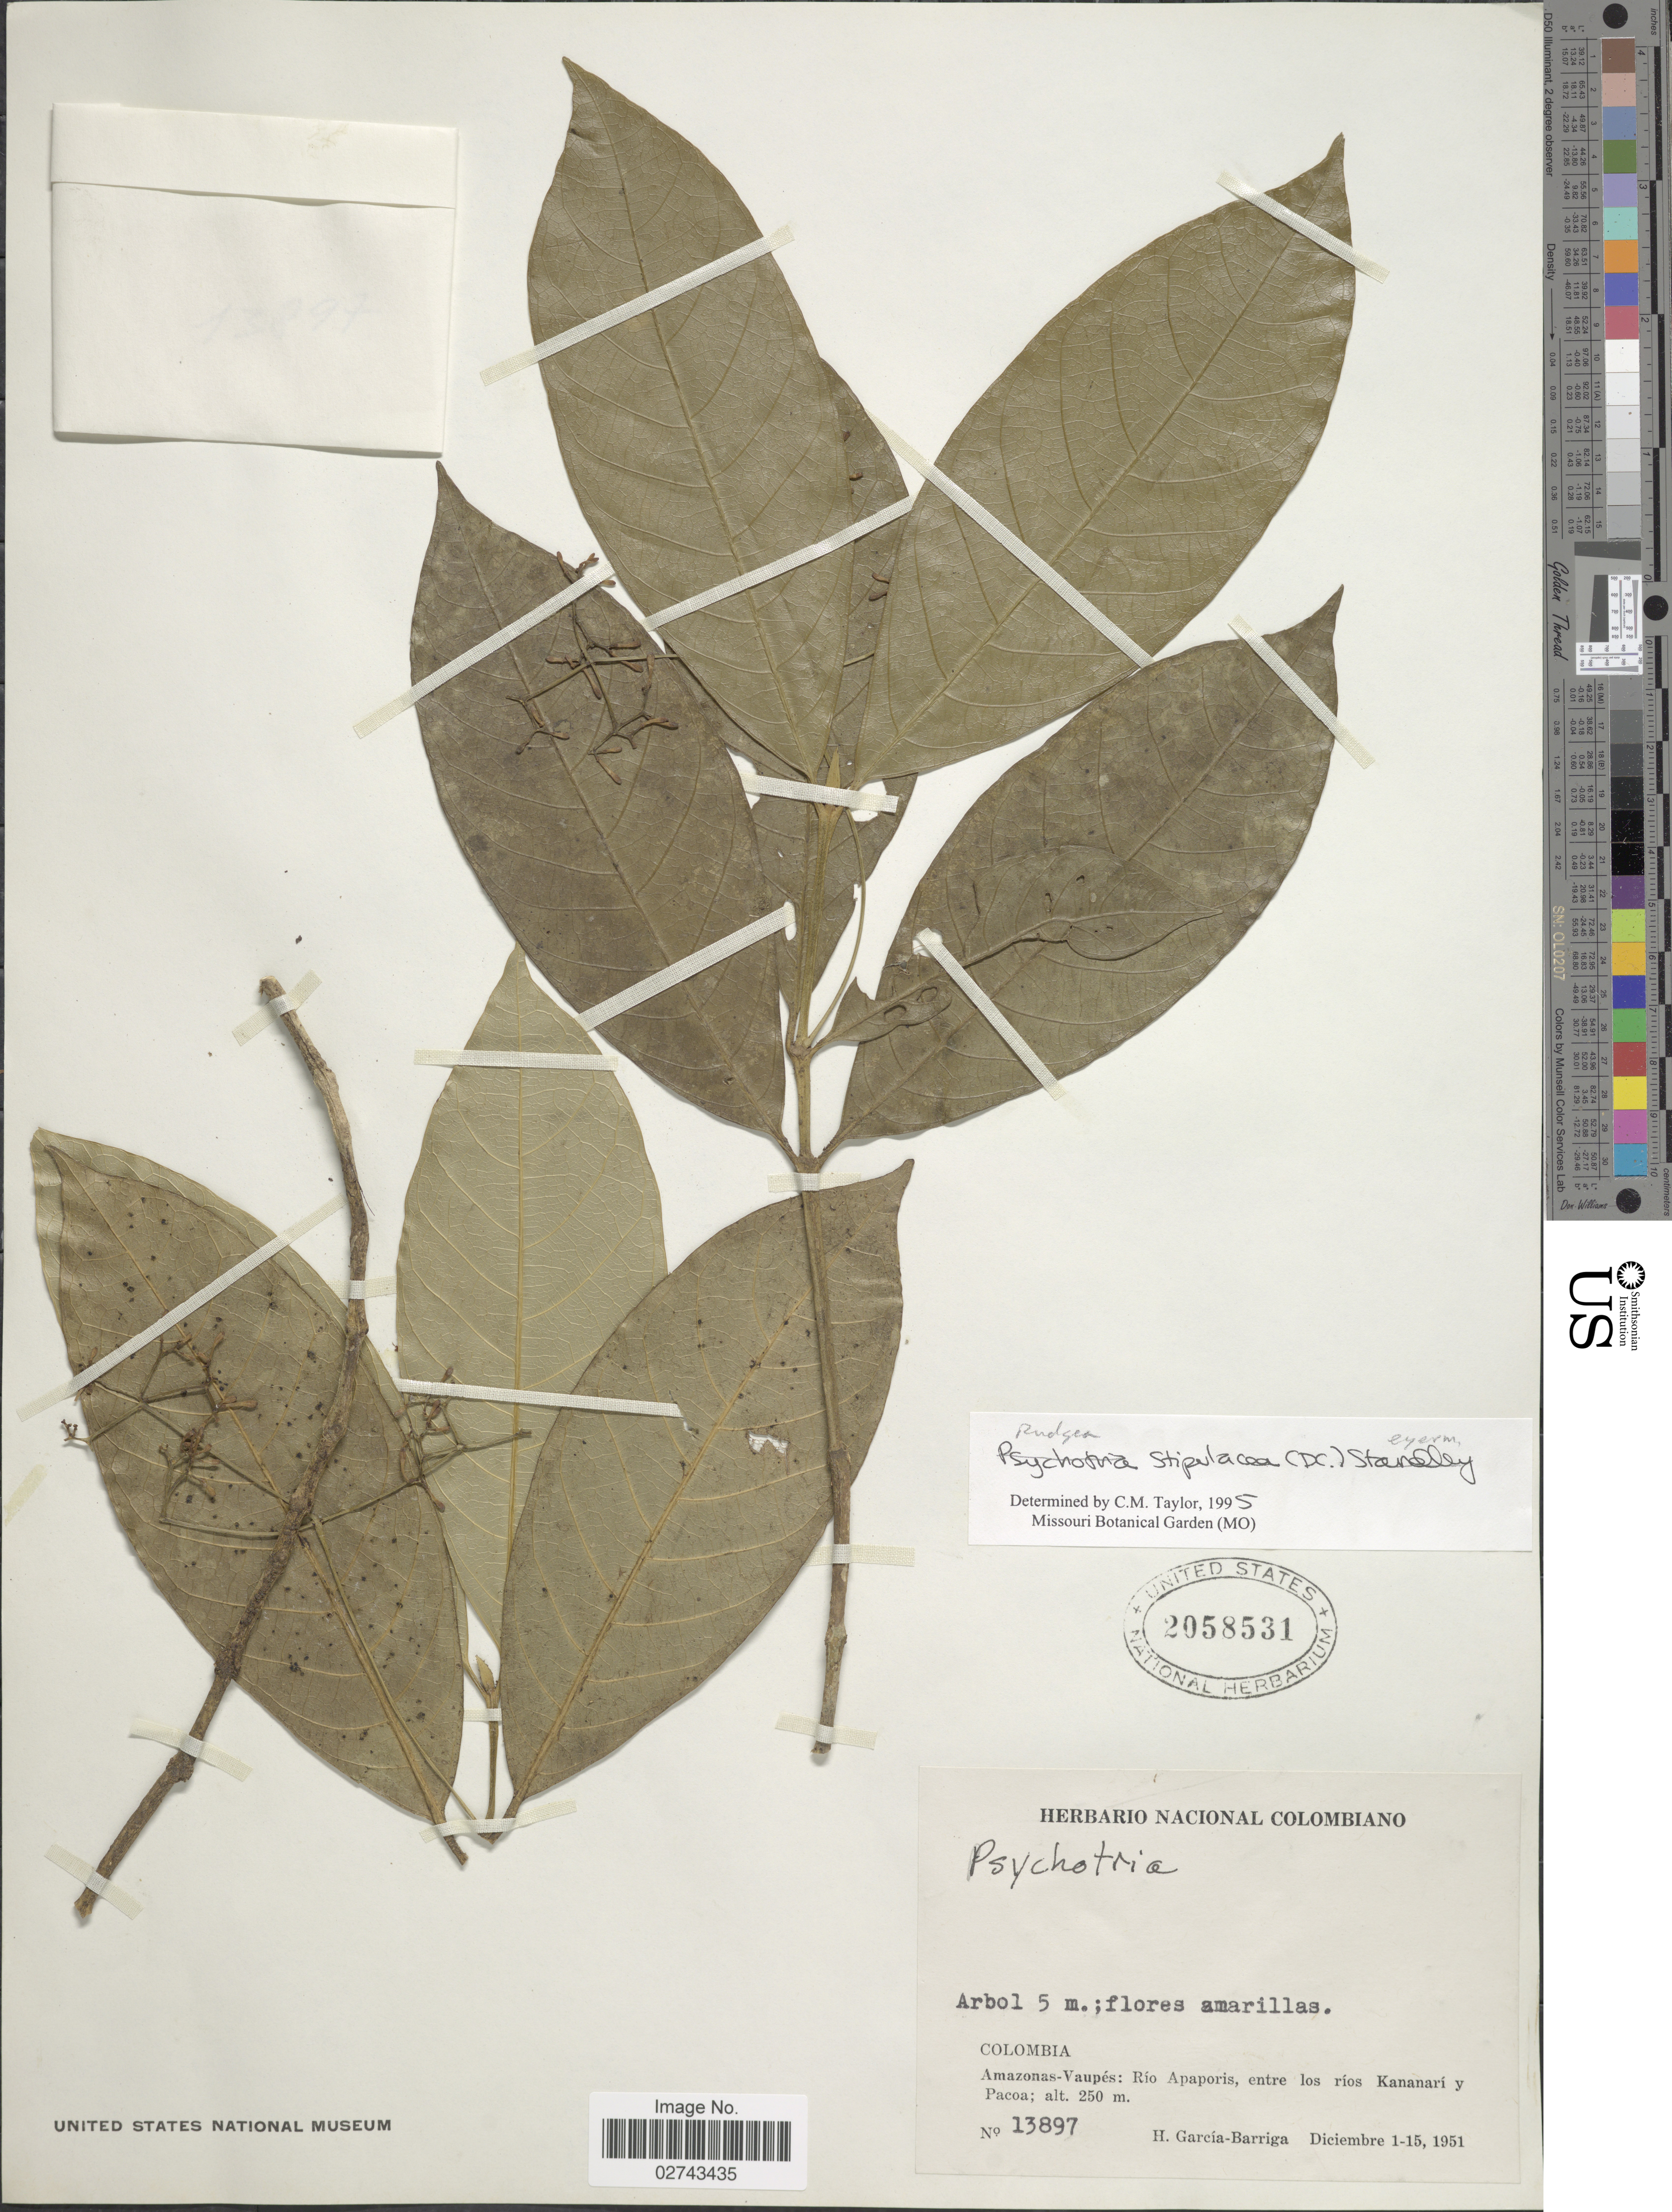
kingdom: Plantae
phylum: Tracheophyta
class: Magnoliopsida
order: Gentianales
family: Rubiaceae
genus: Rudgea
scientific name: Rudgea stipulacea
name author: (DC.) Steyerm.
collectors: H. García Barriga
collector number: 13897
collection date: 1951-12-01/1951-12-15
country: Colombia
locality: Amazonas-Vaupes: Rio Apoporis, entre los rios Kananari y Pacoa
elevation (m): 250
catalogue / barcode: US 2058531